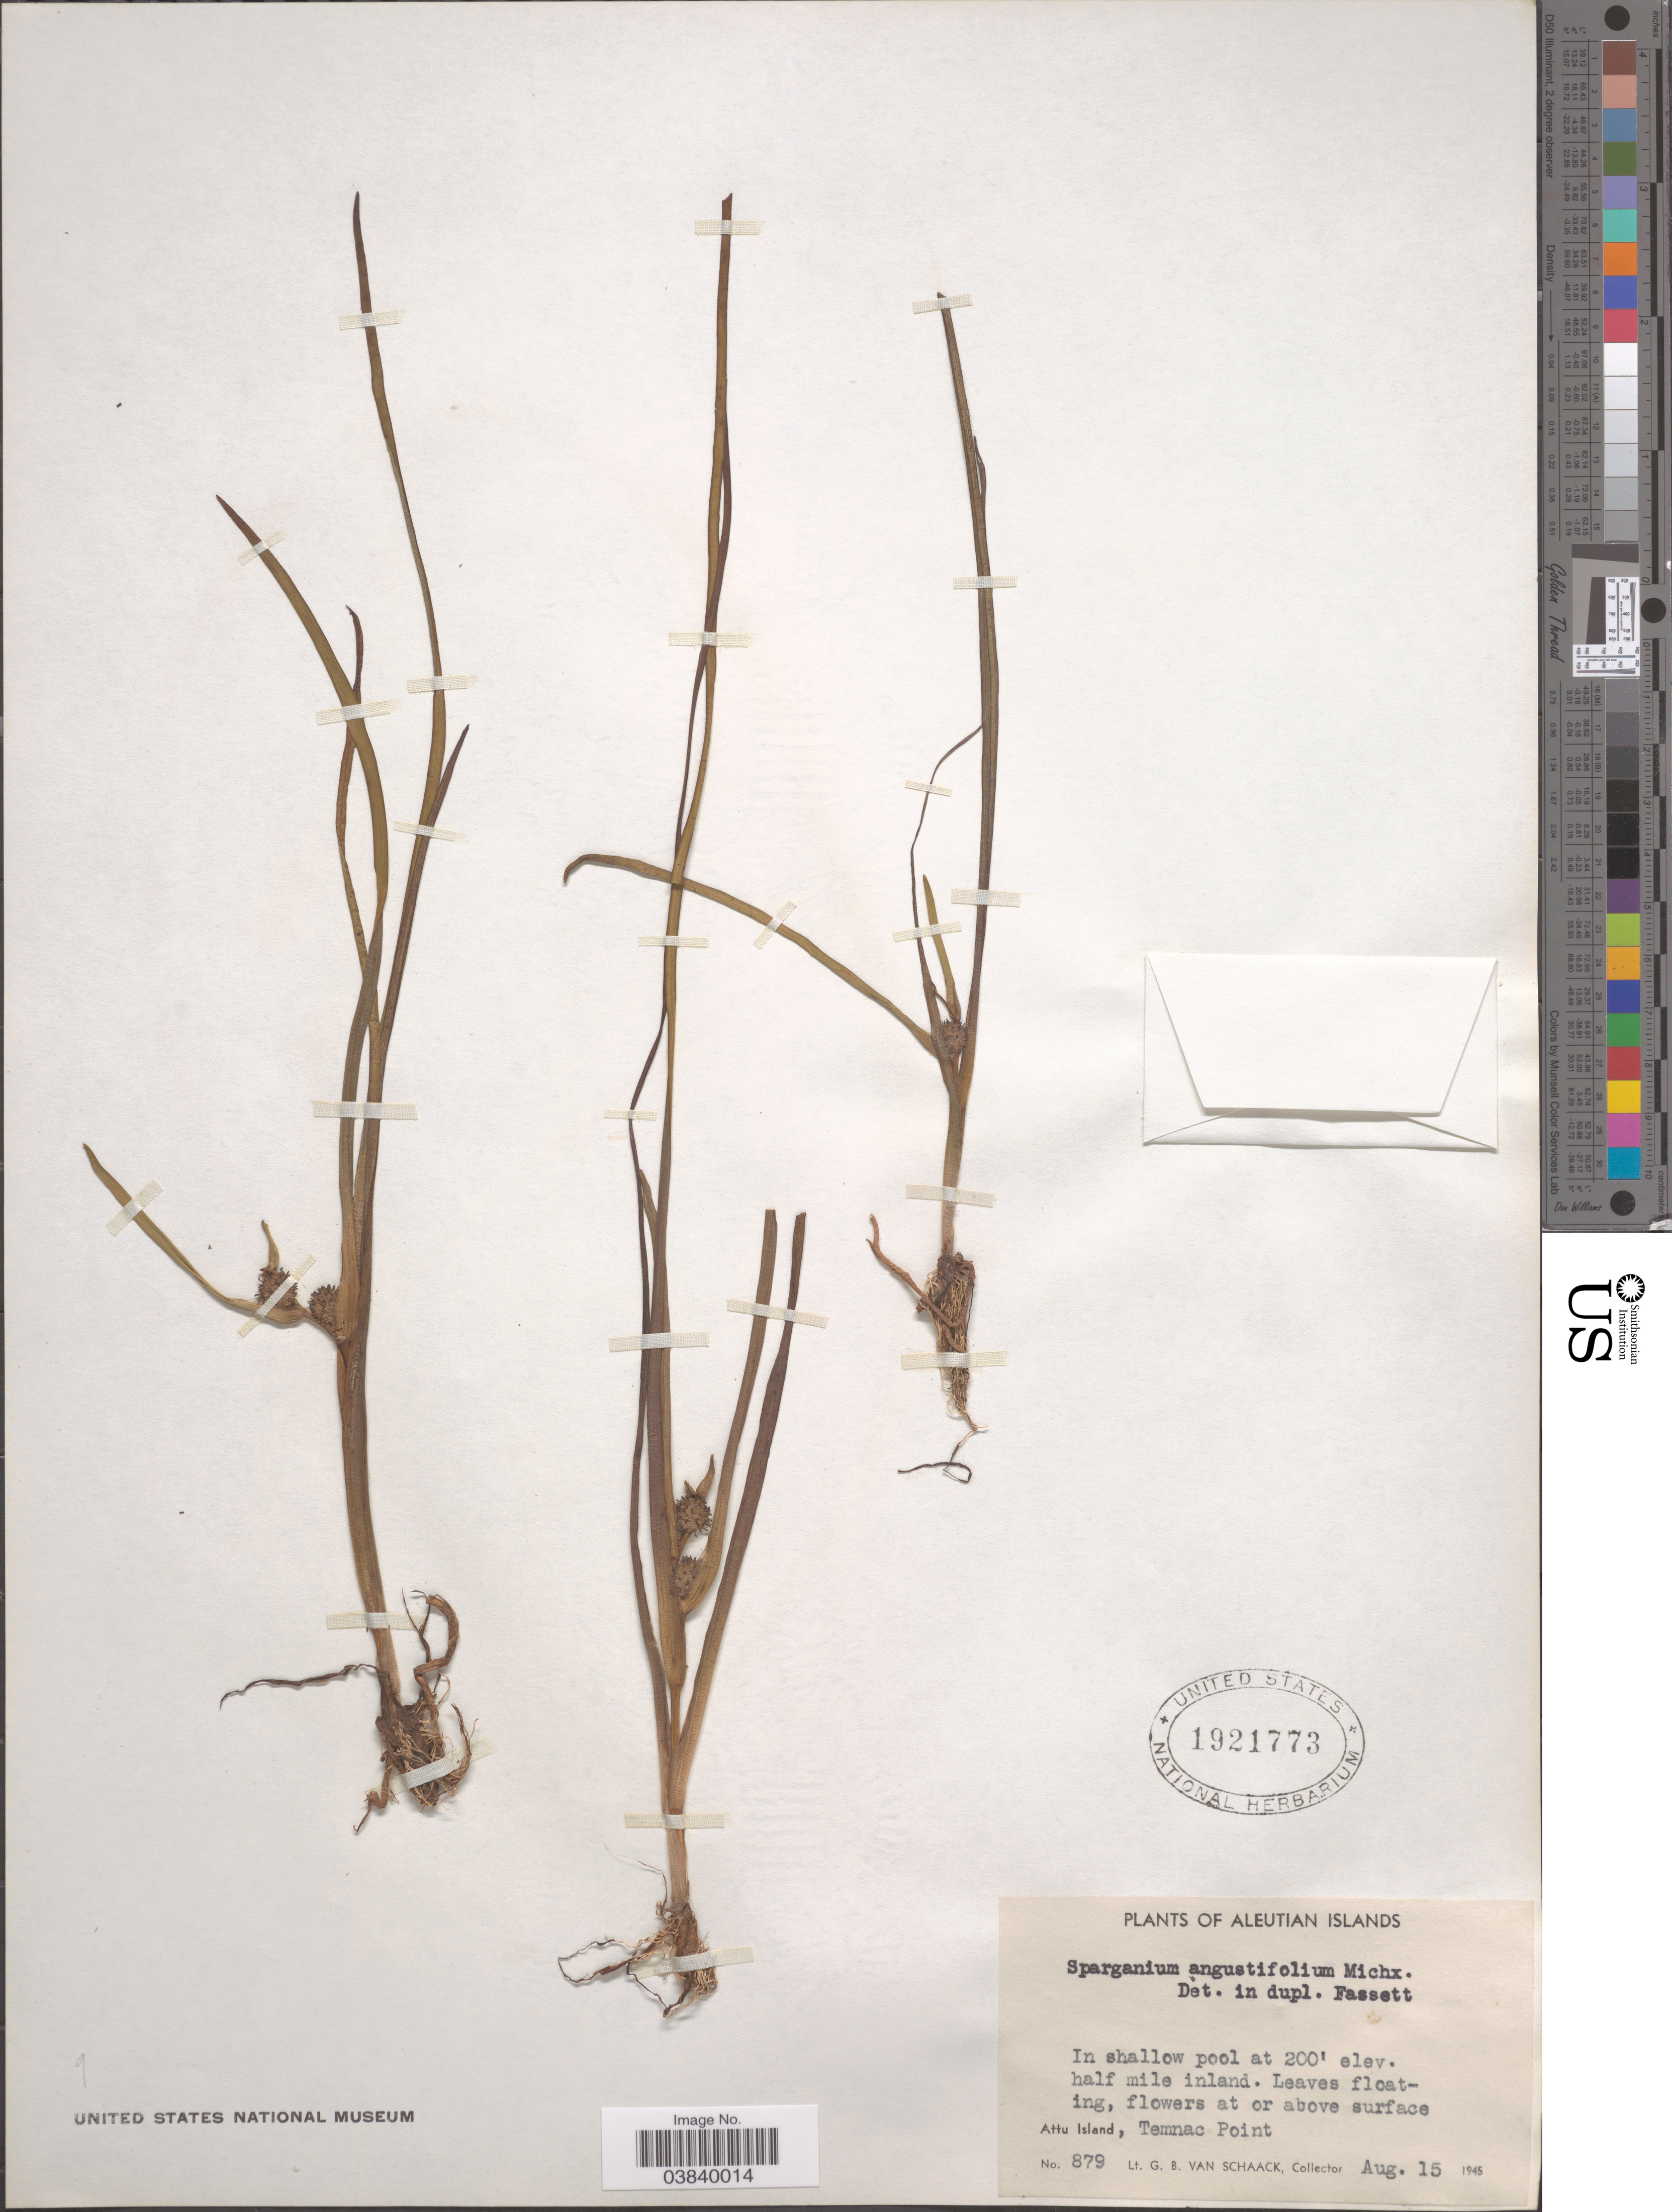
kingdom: Plantae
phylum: Tracheophyta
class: Liliopsida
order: Poales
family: Typhaceae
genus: Sparganium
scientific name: Sparganium angustifolium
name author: Michx.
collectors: G. Van Schaack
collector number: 879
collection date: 1945-08-15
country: United States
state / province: Alaska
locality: Aleutian Islands. Half mile inland. At or above surface Attu Island, Temnac Point.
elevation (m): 61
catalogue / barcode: US 1921773